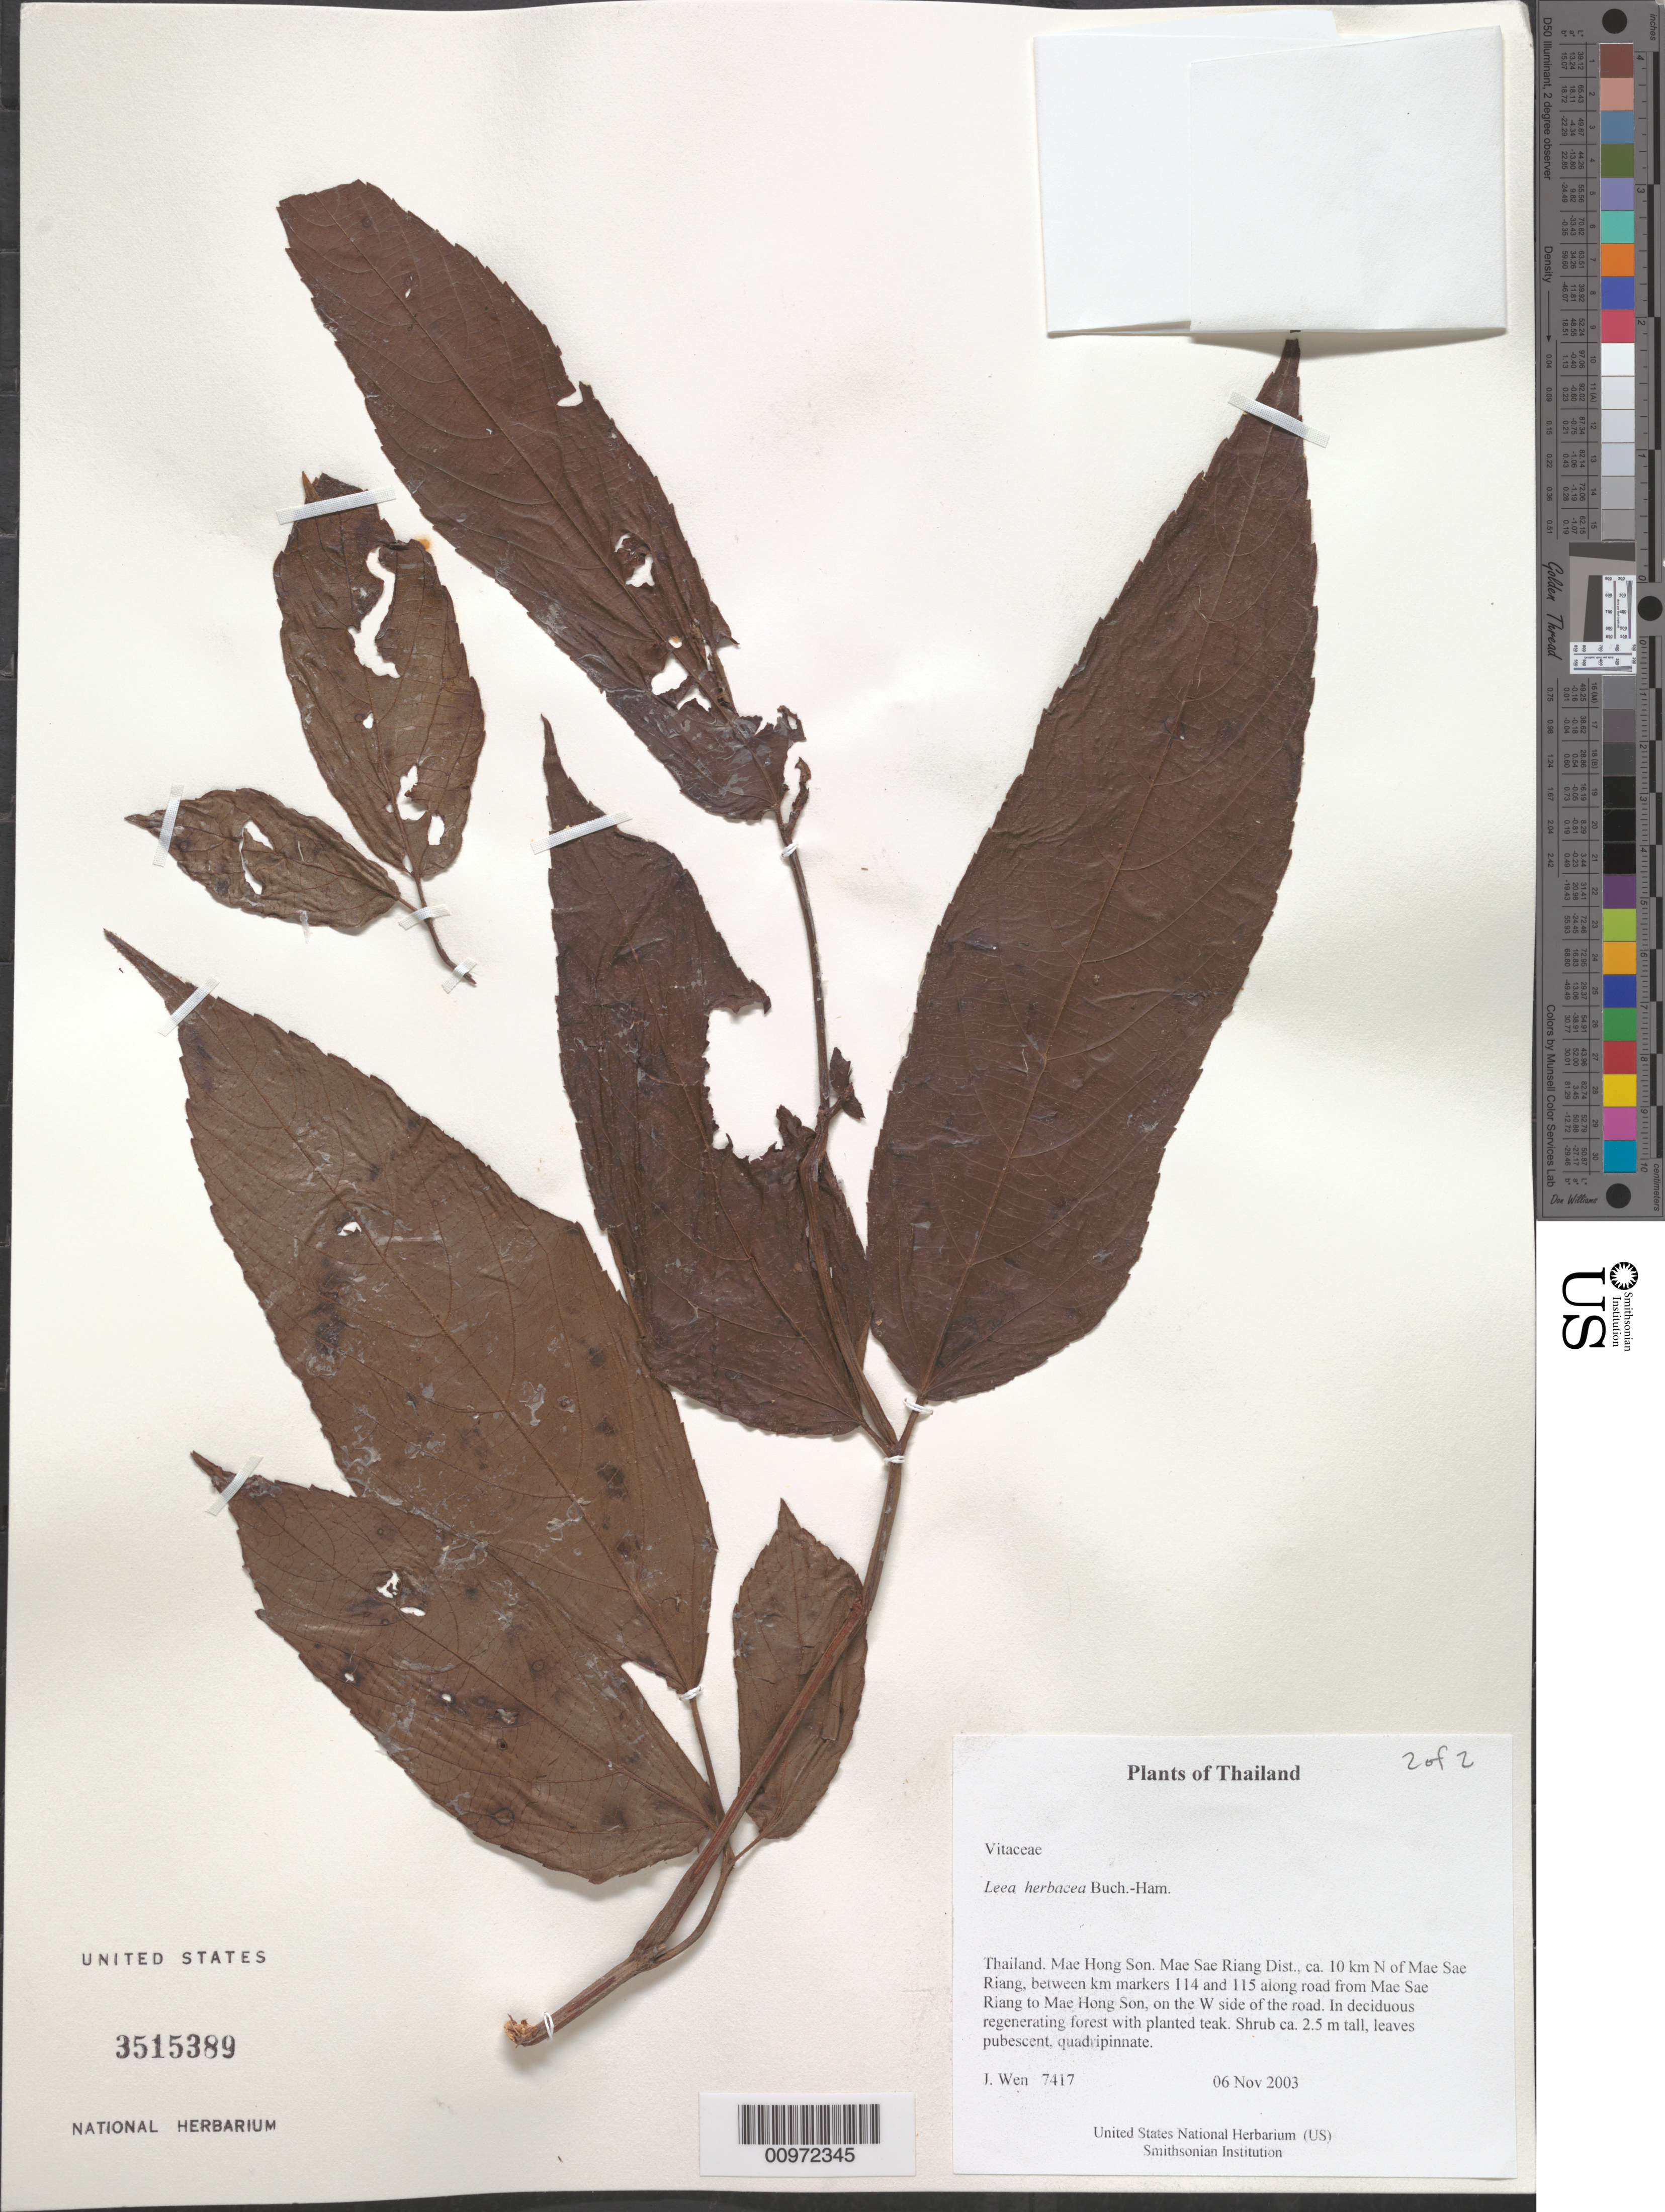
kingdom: Plantae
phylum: Tracheophyta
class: Magnoliopsida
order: Vitales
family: Vitaceae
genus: Leea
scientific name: Leea herbacea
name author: Buch.-Ham.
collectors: J. Wen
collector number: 7417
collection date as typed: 06 Nov 2003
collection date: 2003-11-06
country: Thailand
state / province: Mae Hong Son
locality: Mae Sae Riang Dist., ca. 10 km N of Mae Sae Riang, between km markers 114 and 115 along road from Mae Sae Riang to Mae Hong Son, on the W side of the road.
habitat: In deciduous regenerating forest with planted teak.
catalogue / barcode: US 3515389